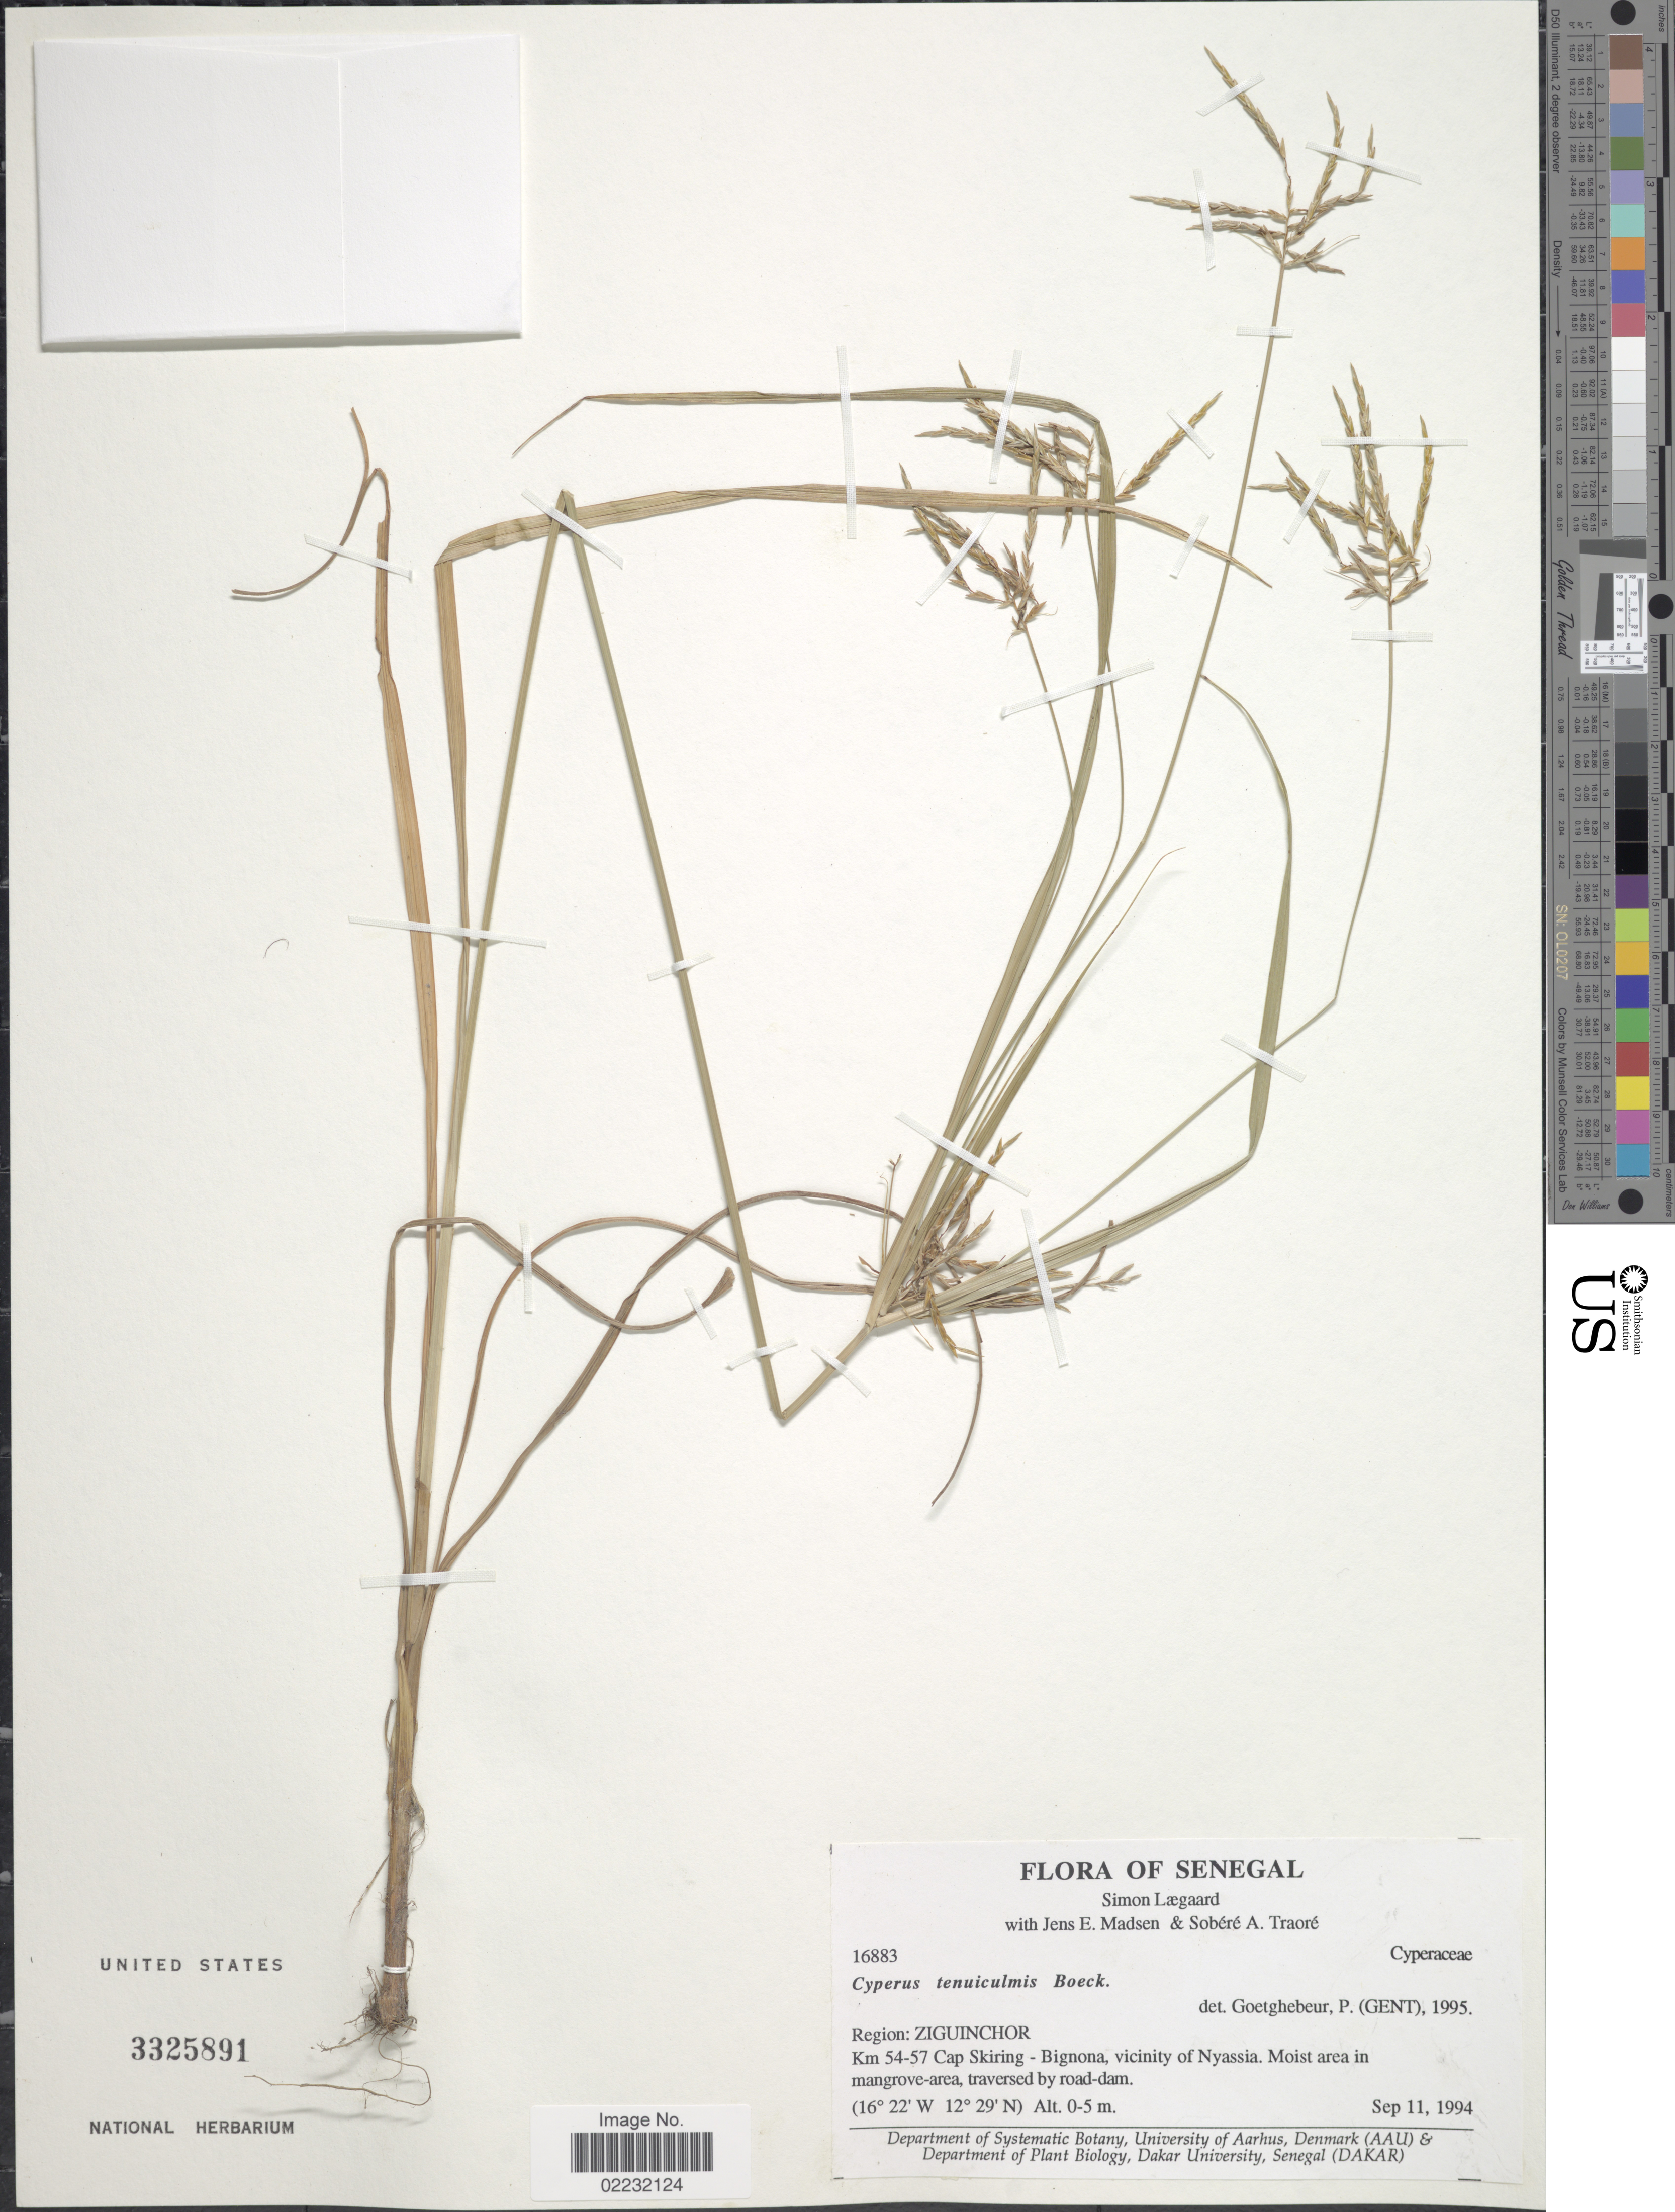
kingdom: Plantae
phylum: Tracheophyta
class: Liliopsida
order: Poales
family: Cyperaceae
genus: Cyperus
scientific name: Cyperus tenuiculmis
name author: Boeckeler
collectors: S. Lægaard, J. E. Madsen & S. Traore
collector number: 16883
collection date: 1994-09-11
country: Senegal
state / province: Ziguinchor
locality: Km 54-57 Cap Skiring- Bignona, vicinity of Nyassia, moist arrea in mangrove-area, traversed by road-dam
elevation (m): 0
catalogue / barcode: US 3325891